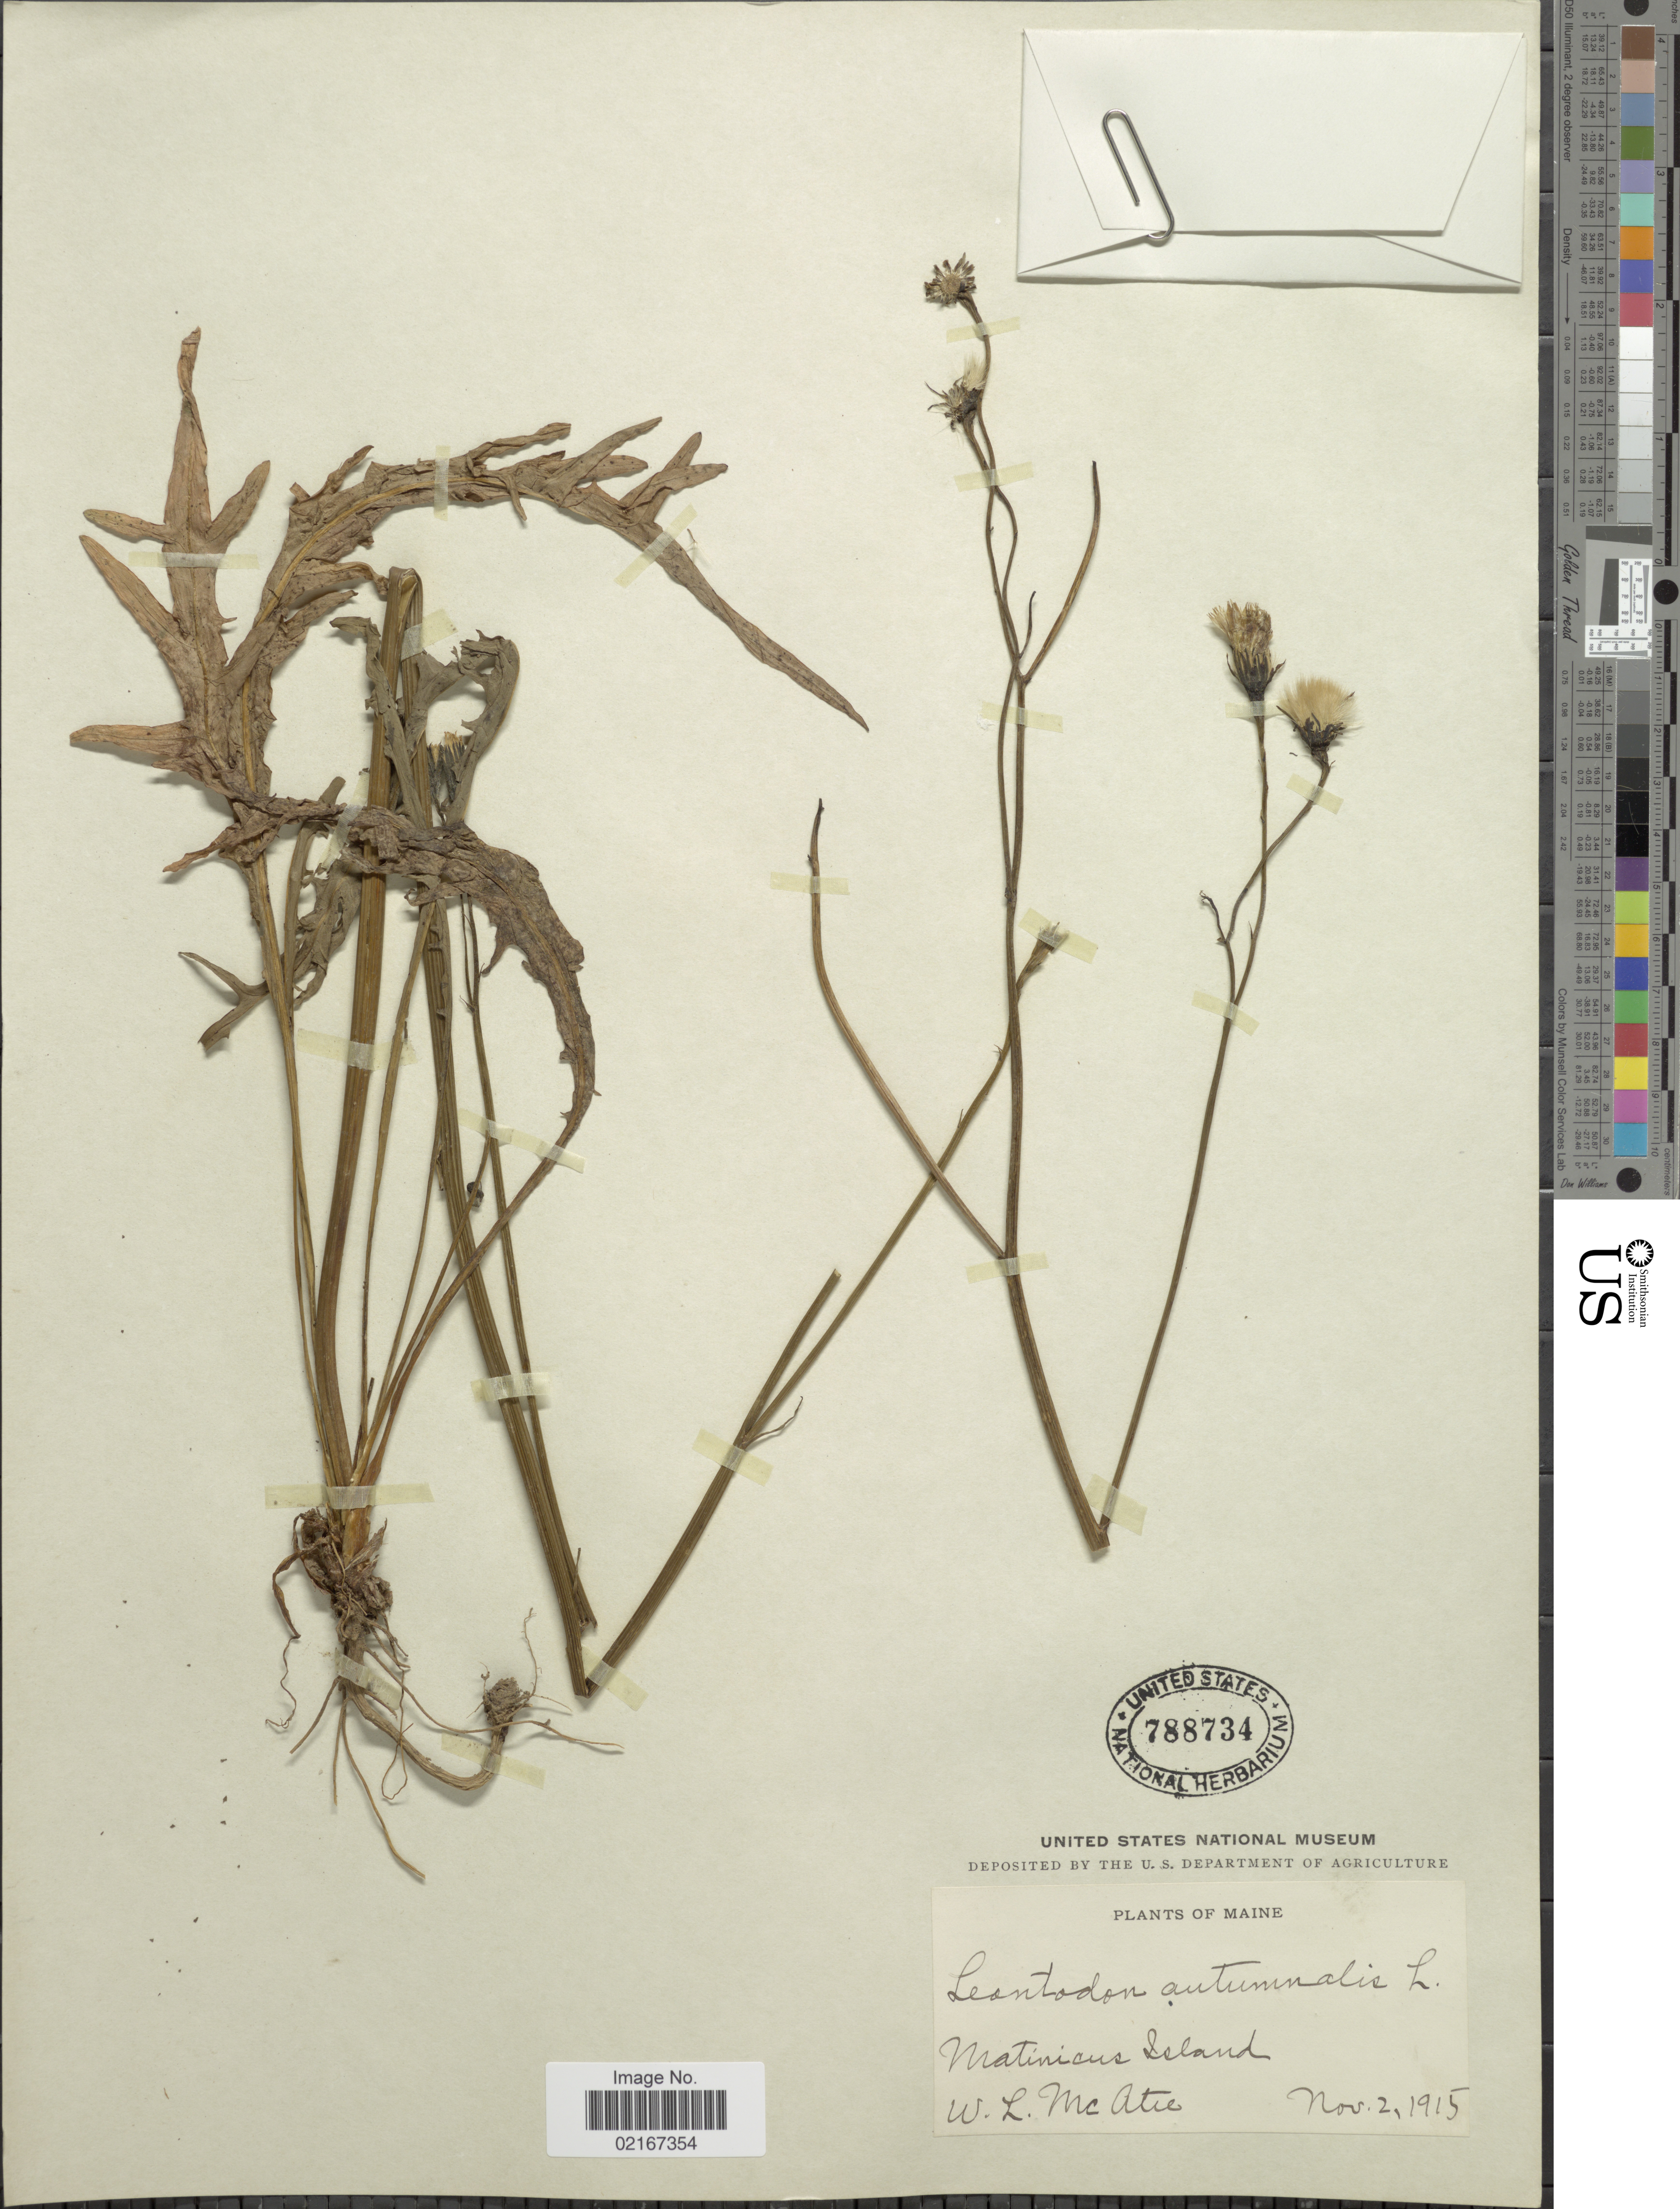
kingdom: Plantae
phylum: Tracheophyta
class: Magnoliopsida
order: Asterales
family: Asteraceae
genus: Scorzoneroides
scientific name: Scorzoneroides autumnalis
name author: (L.) Moench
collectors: W. McAtee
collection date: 1915-11-02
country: United States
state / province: Maine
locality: Matinicus Island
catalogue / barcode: US 788734